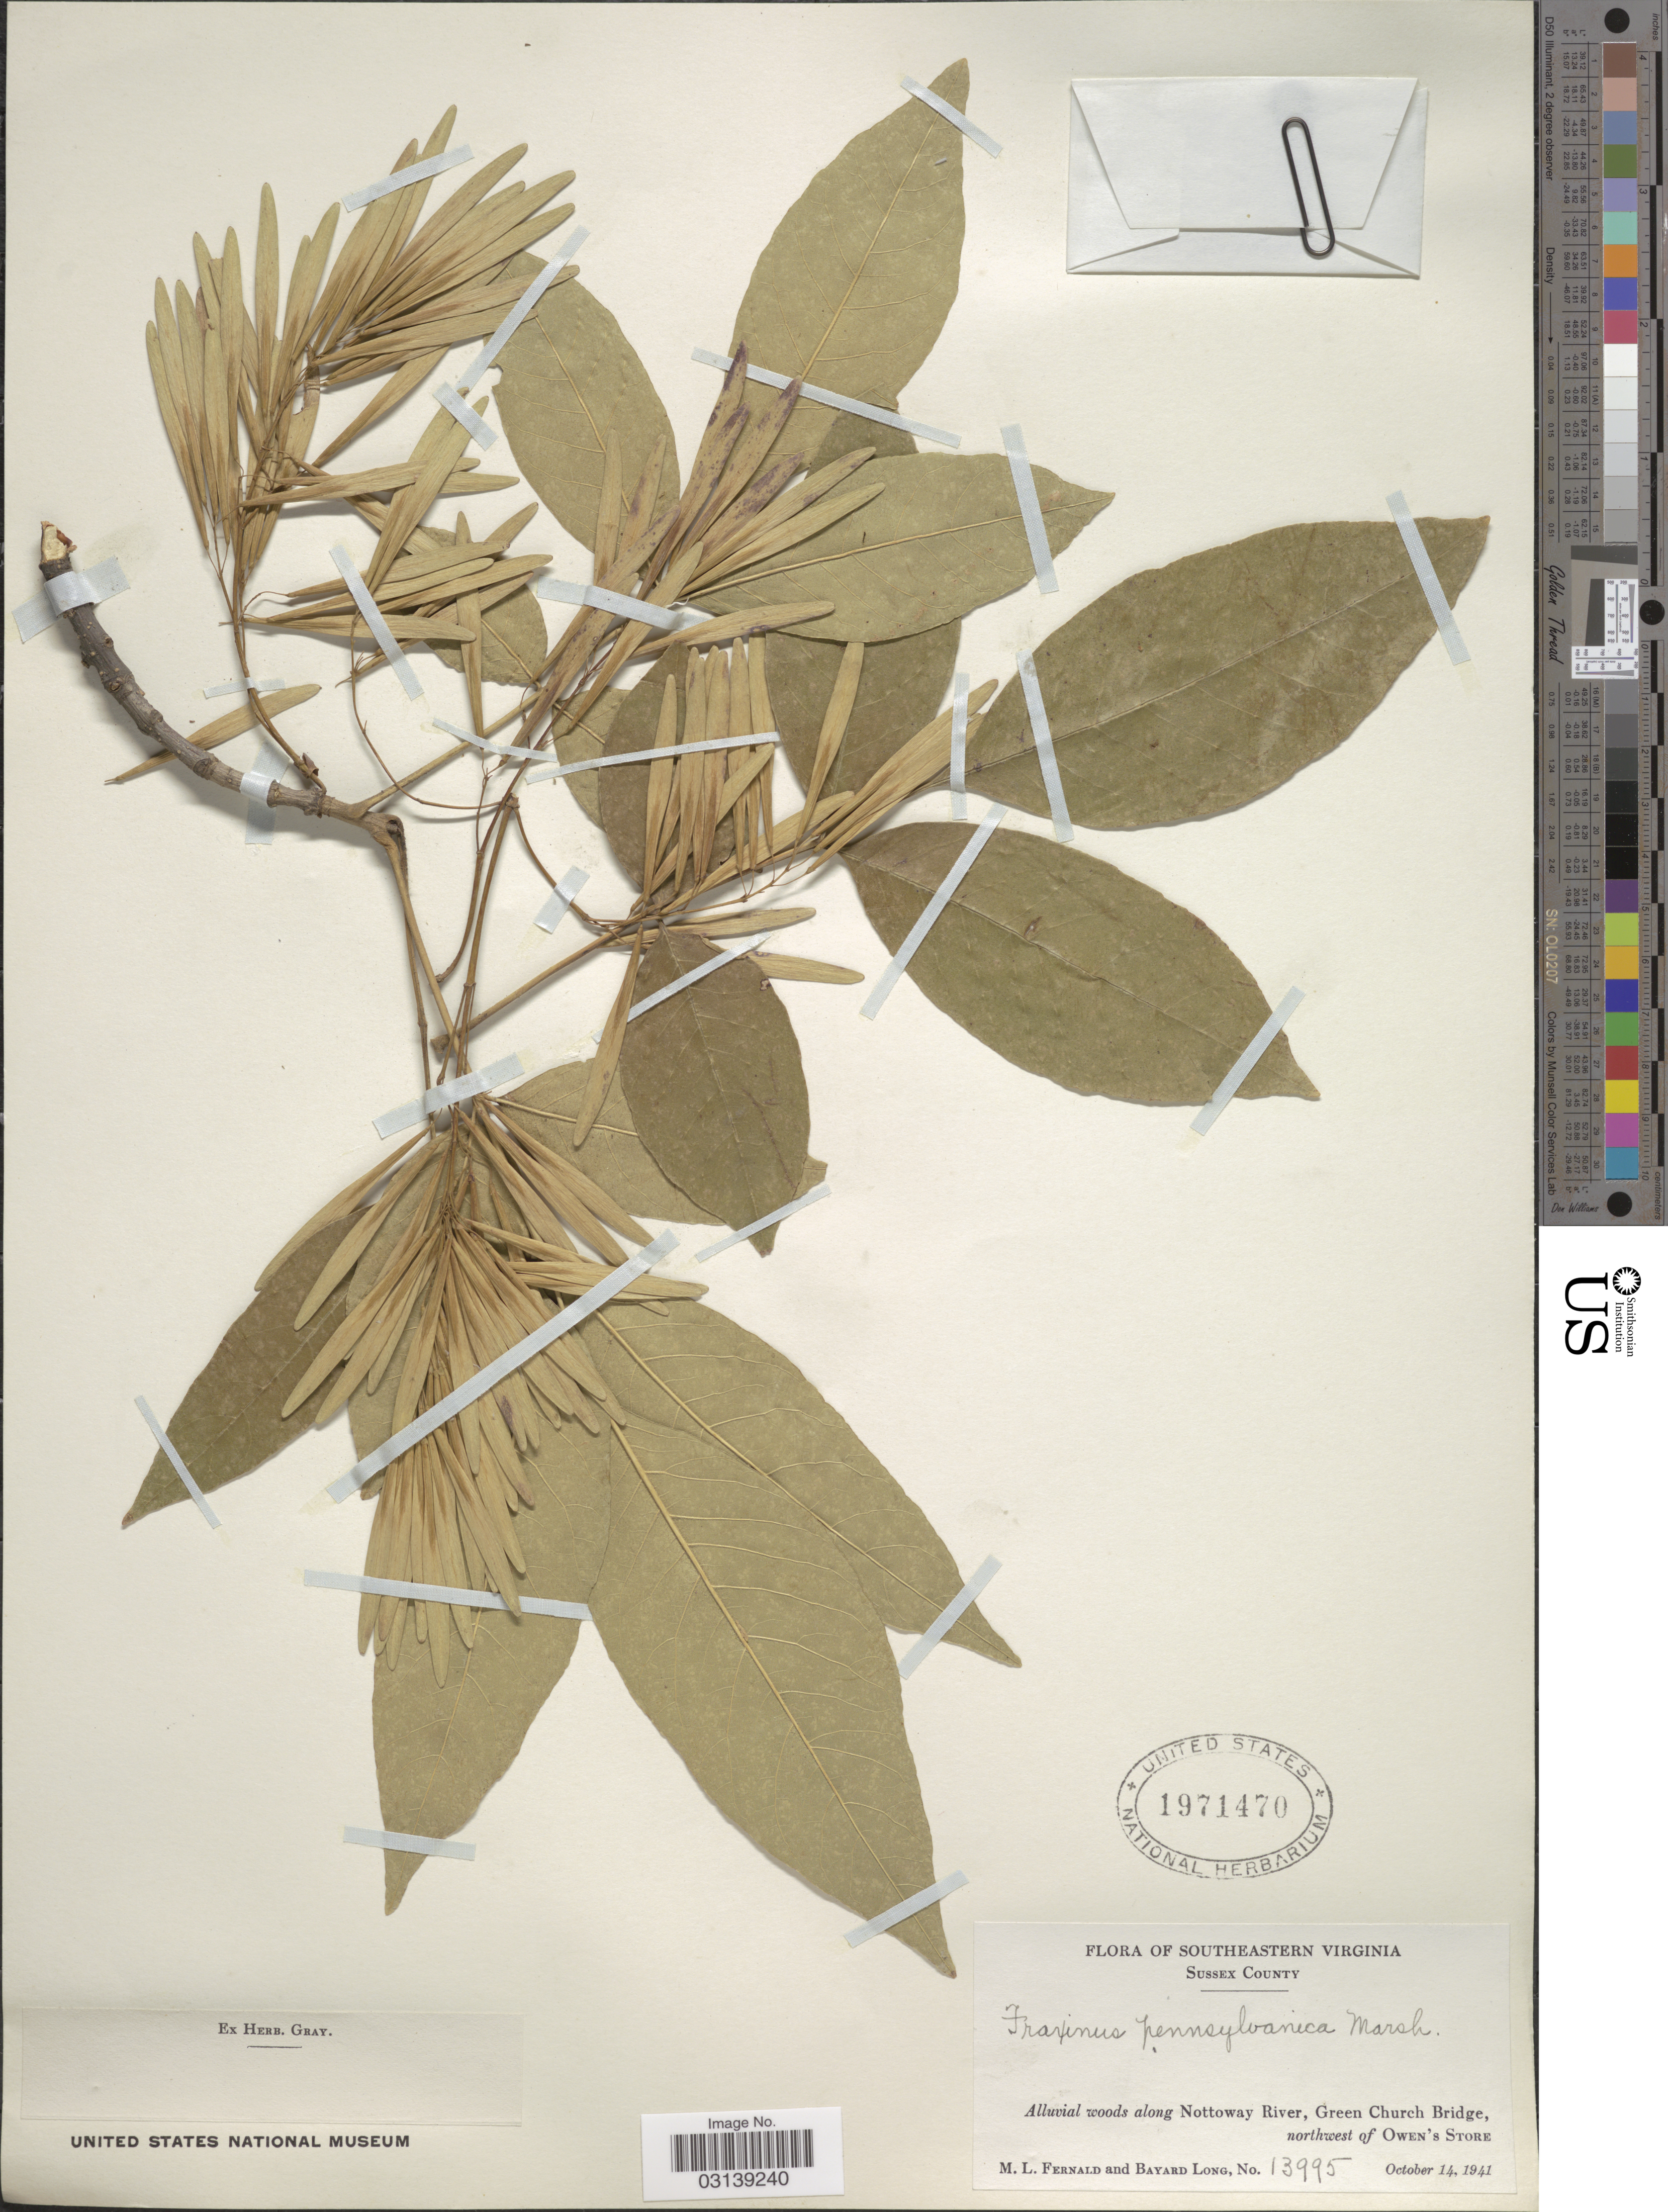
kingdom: Plantae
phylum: Tracheophyta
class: Magnoliopsida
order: Lamiales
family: Oleaceae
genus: Fraxinus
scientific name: Fraxinus pennsylvanica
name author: Marshall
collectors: M. L. Fernald & B. Long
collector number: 13995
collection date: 1941-10-14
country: United States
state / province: Virginia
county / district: Sussex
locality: Southeastern Virginia, Sussex County, Alluvial woods along Nottoway River, Green Church Bridge, northwest of Owen's Store.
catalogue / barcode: US 1971470